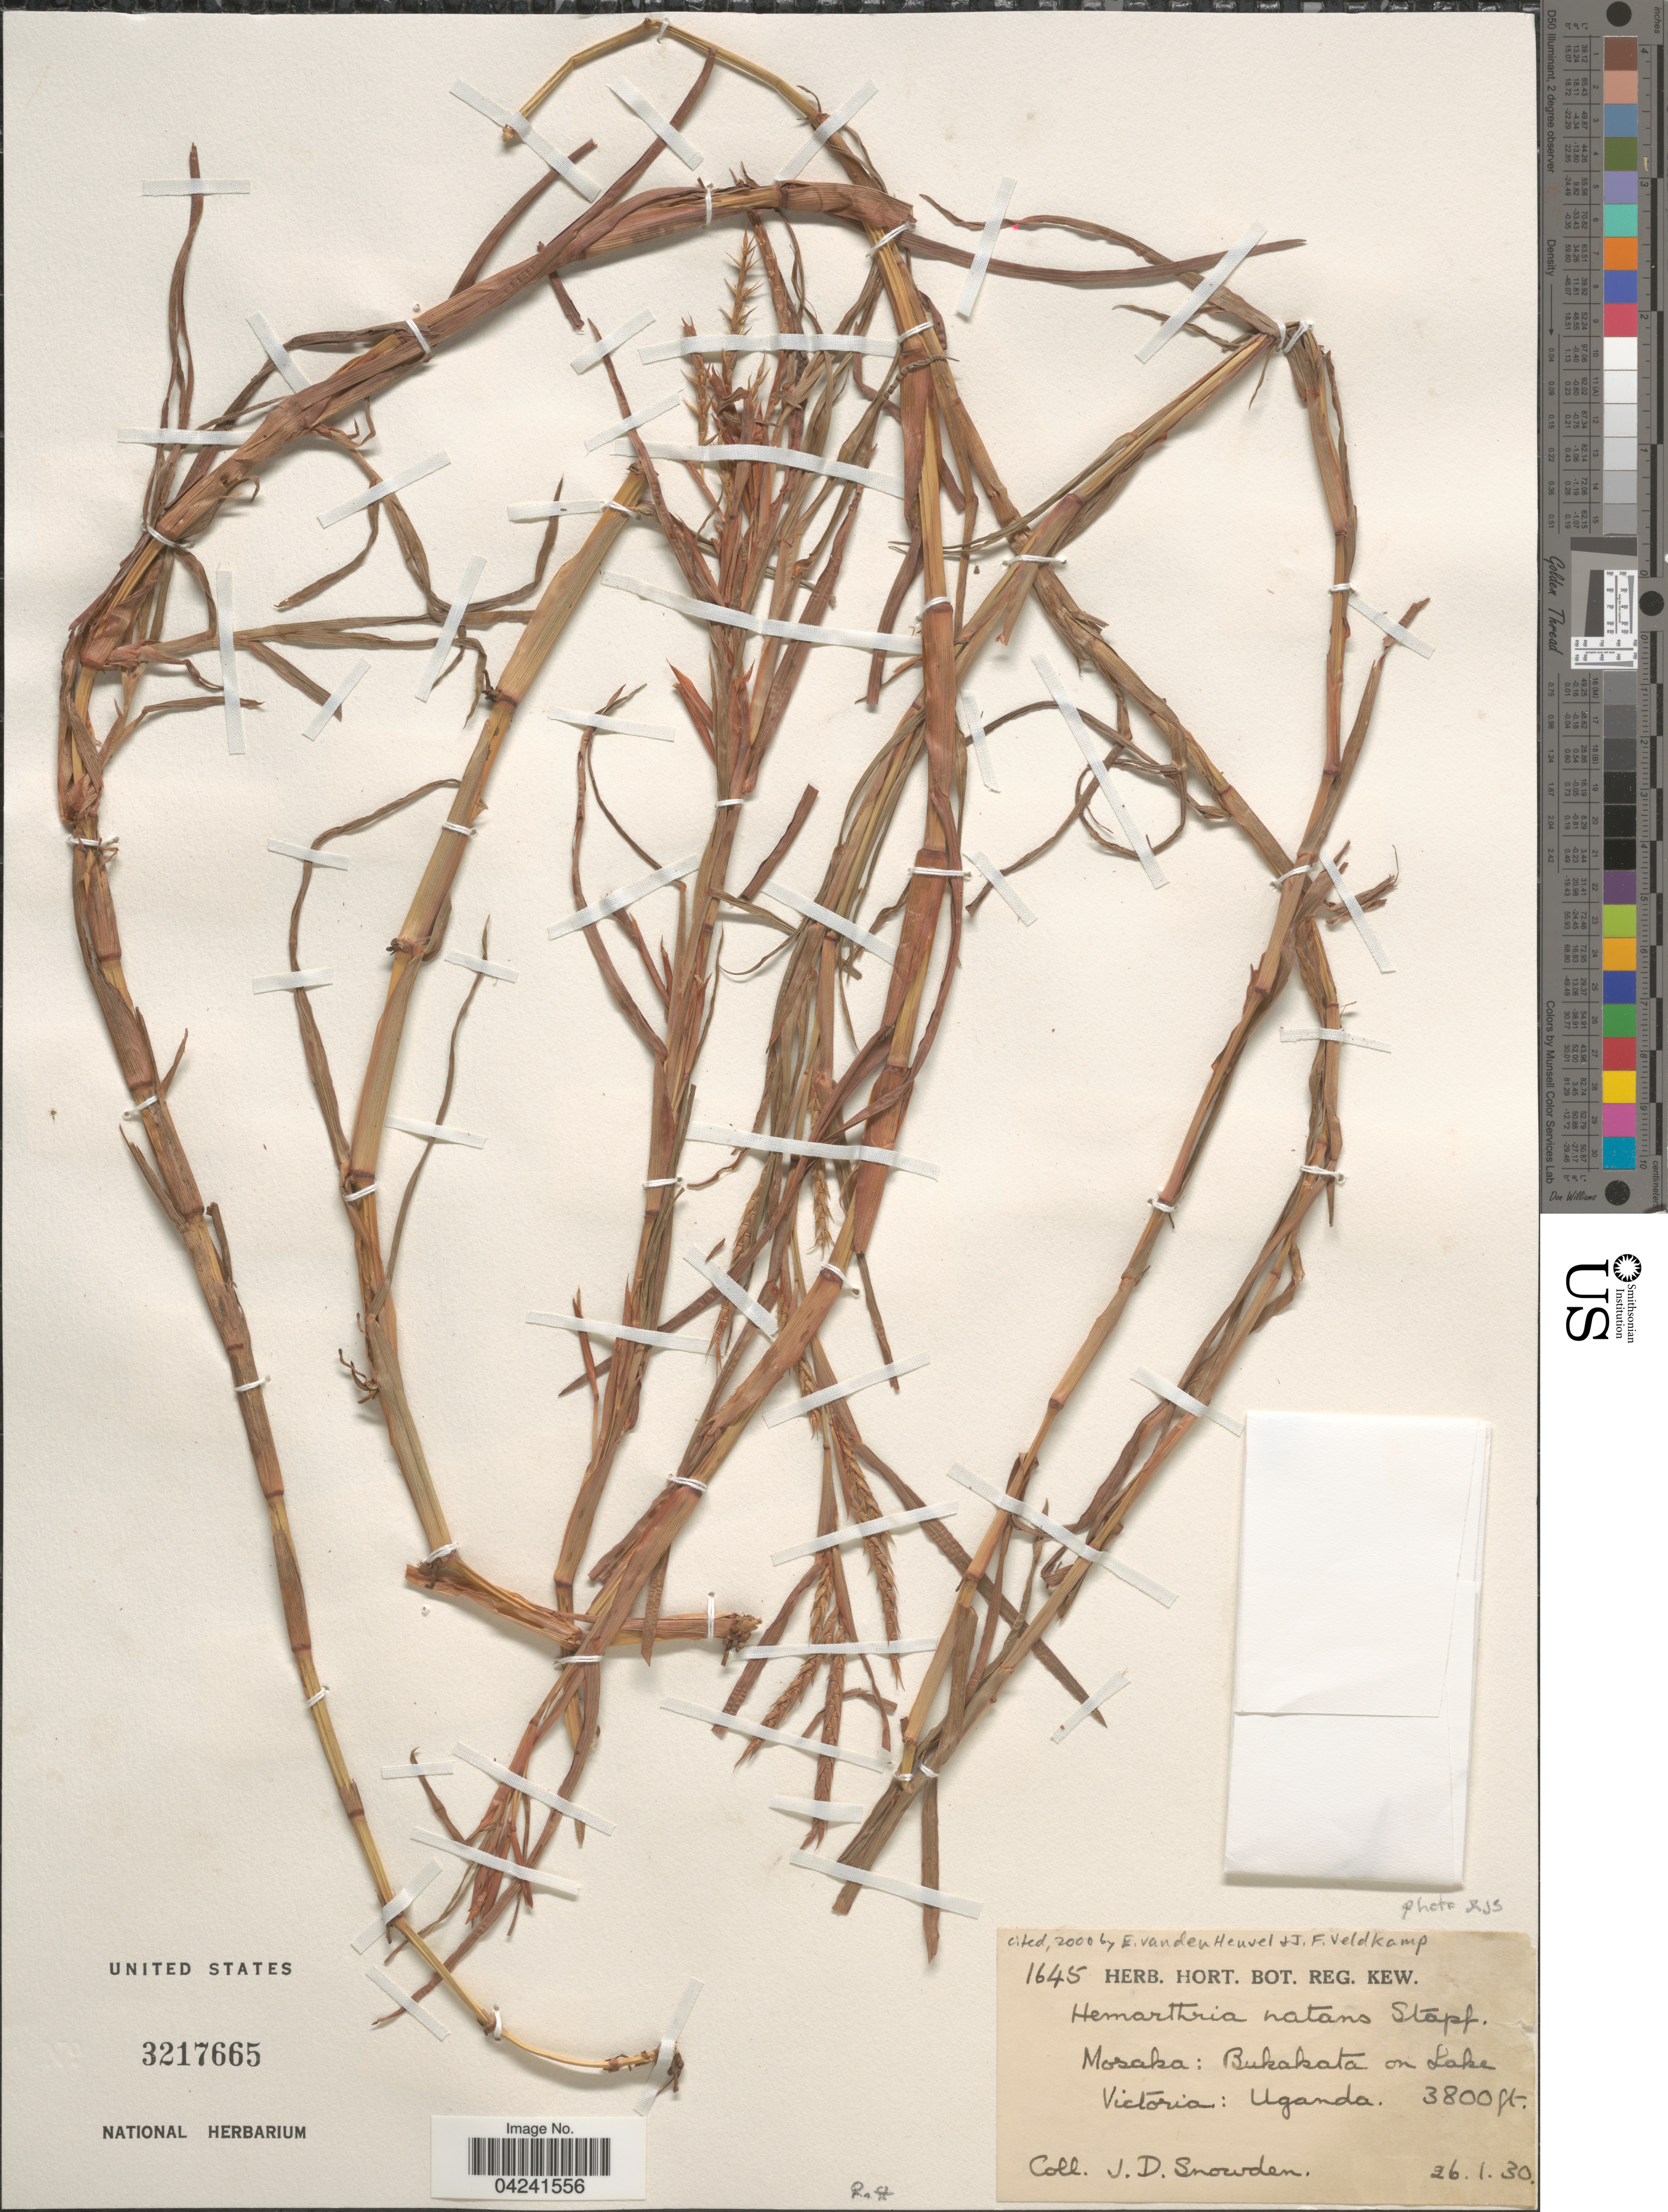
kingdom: Plantae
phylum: Tracheophyta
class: Liliopsida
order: Poales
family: Poaceae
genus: Hemarthria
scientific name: Hemarthria altissima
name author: (Poir.) Stapf & C. E. Hubb.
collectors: J. Snowden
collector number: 1645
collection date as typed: Transcribed d/m/y: 26/1/30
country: Uganda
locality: Mosaka: Bukakata on Lake Victoria.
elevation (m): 1158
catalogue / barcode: US 3217665